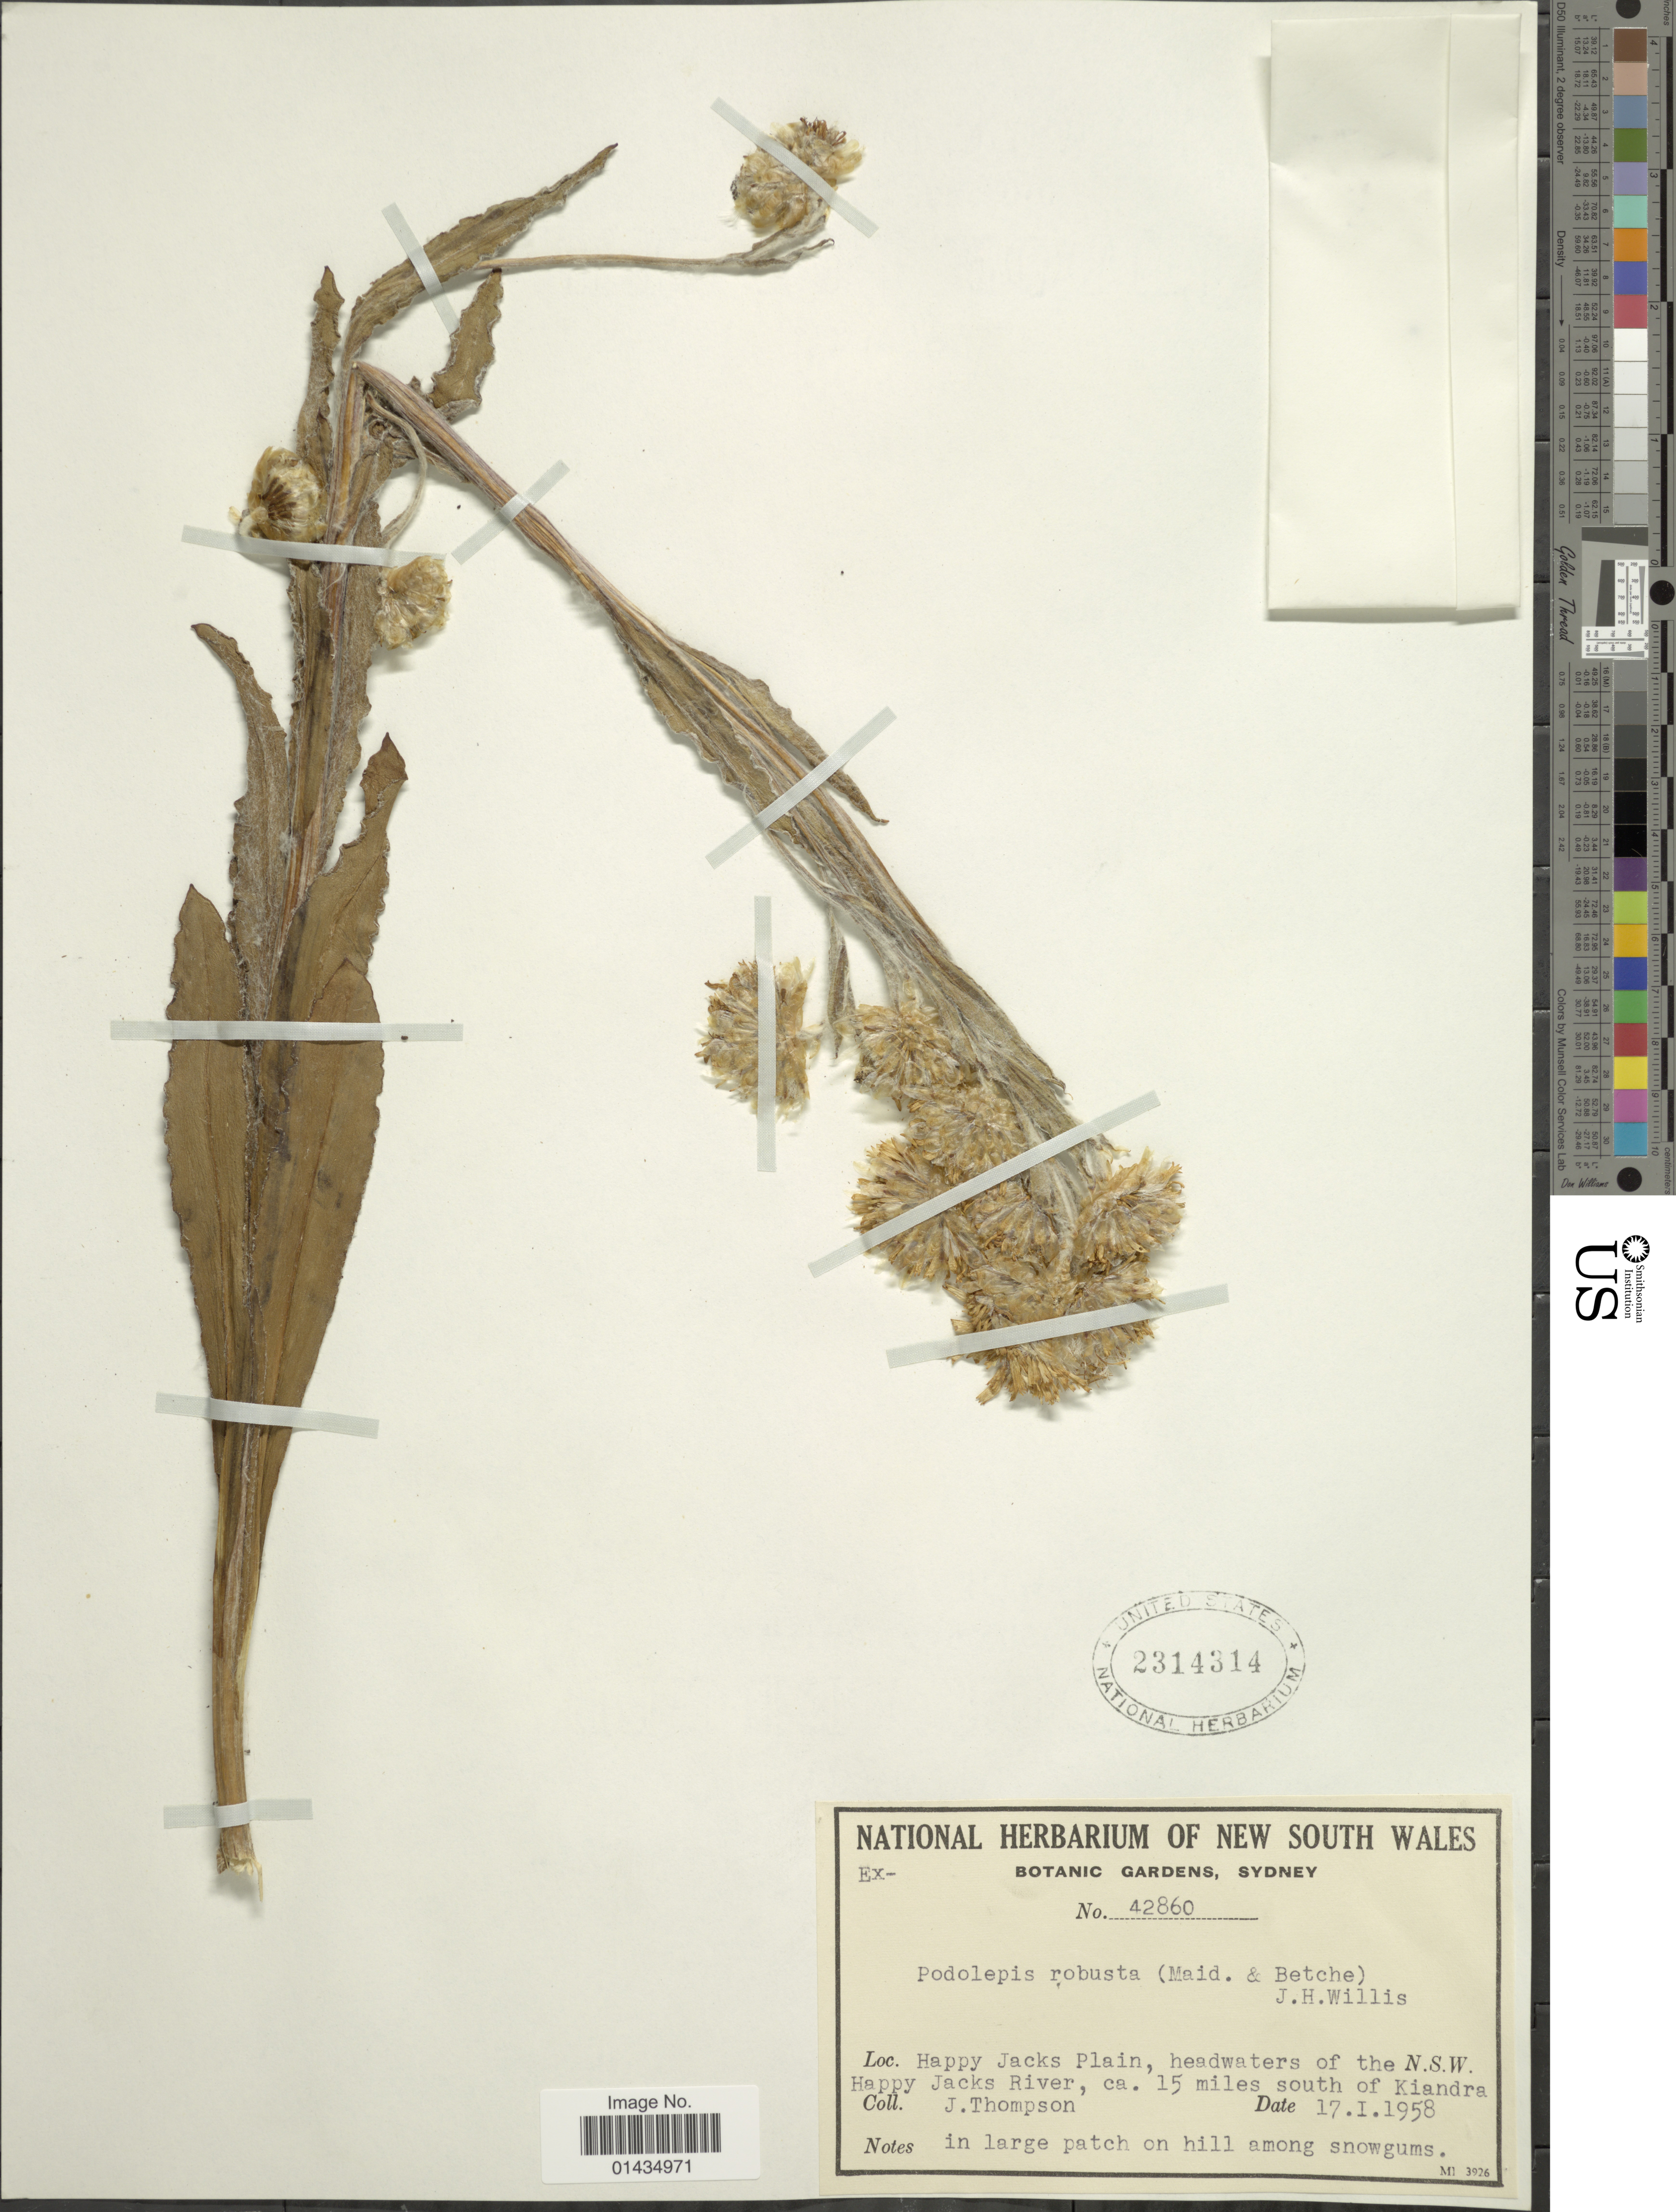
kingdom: Plantae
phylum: Tracheophyta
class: Magnoliopsida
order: Asterales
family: Asteraceae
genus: Podolepis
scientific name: Podolepis robusta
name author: (Maiden & Betche) J.H. Willis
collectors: J. Thompson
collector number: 42860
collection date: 1958-01-17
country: Australia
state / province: New South Wales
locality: Happy Jacks Plain, headwaters of the Happy Jacks River, ca. 15 miles south of Kiandra, in large patch on hill among snowgums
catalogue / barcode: US 2314314